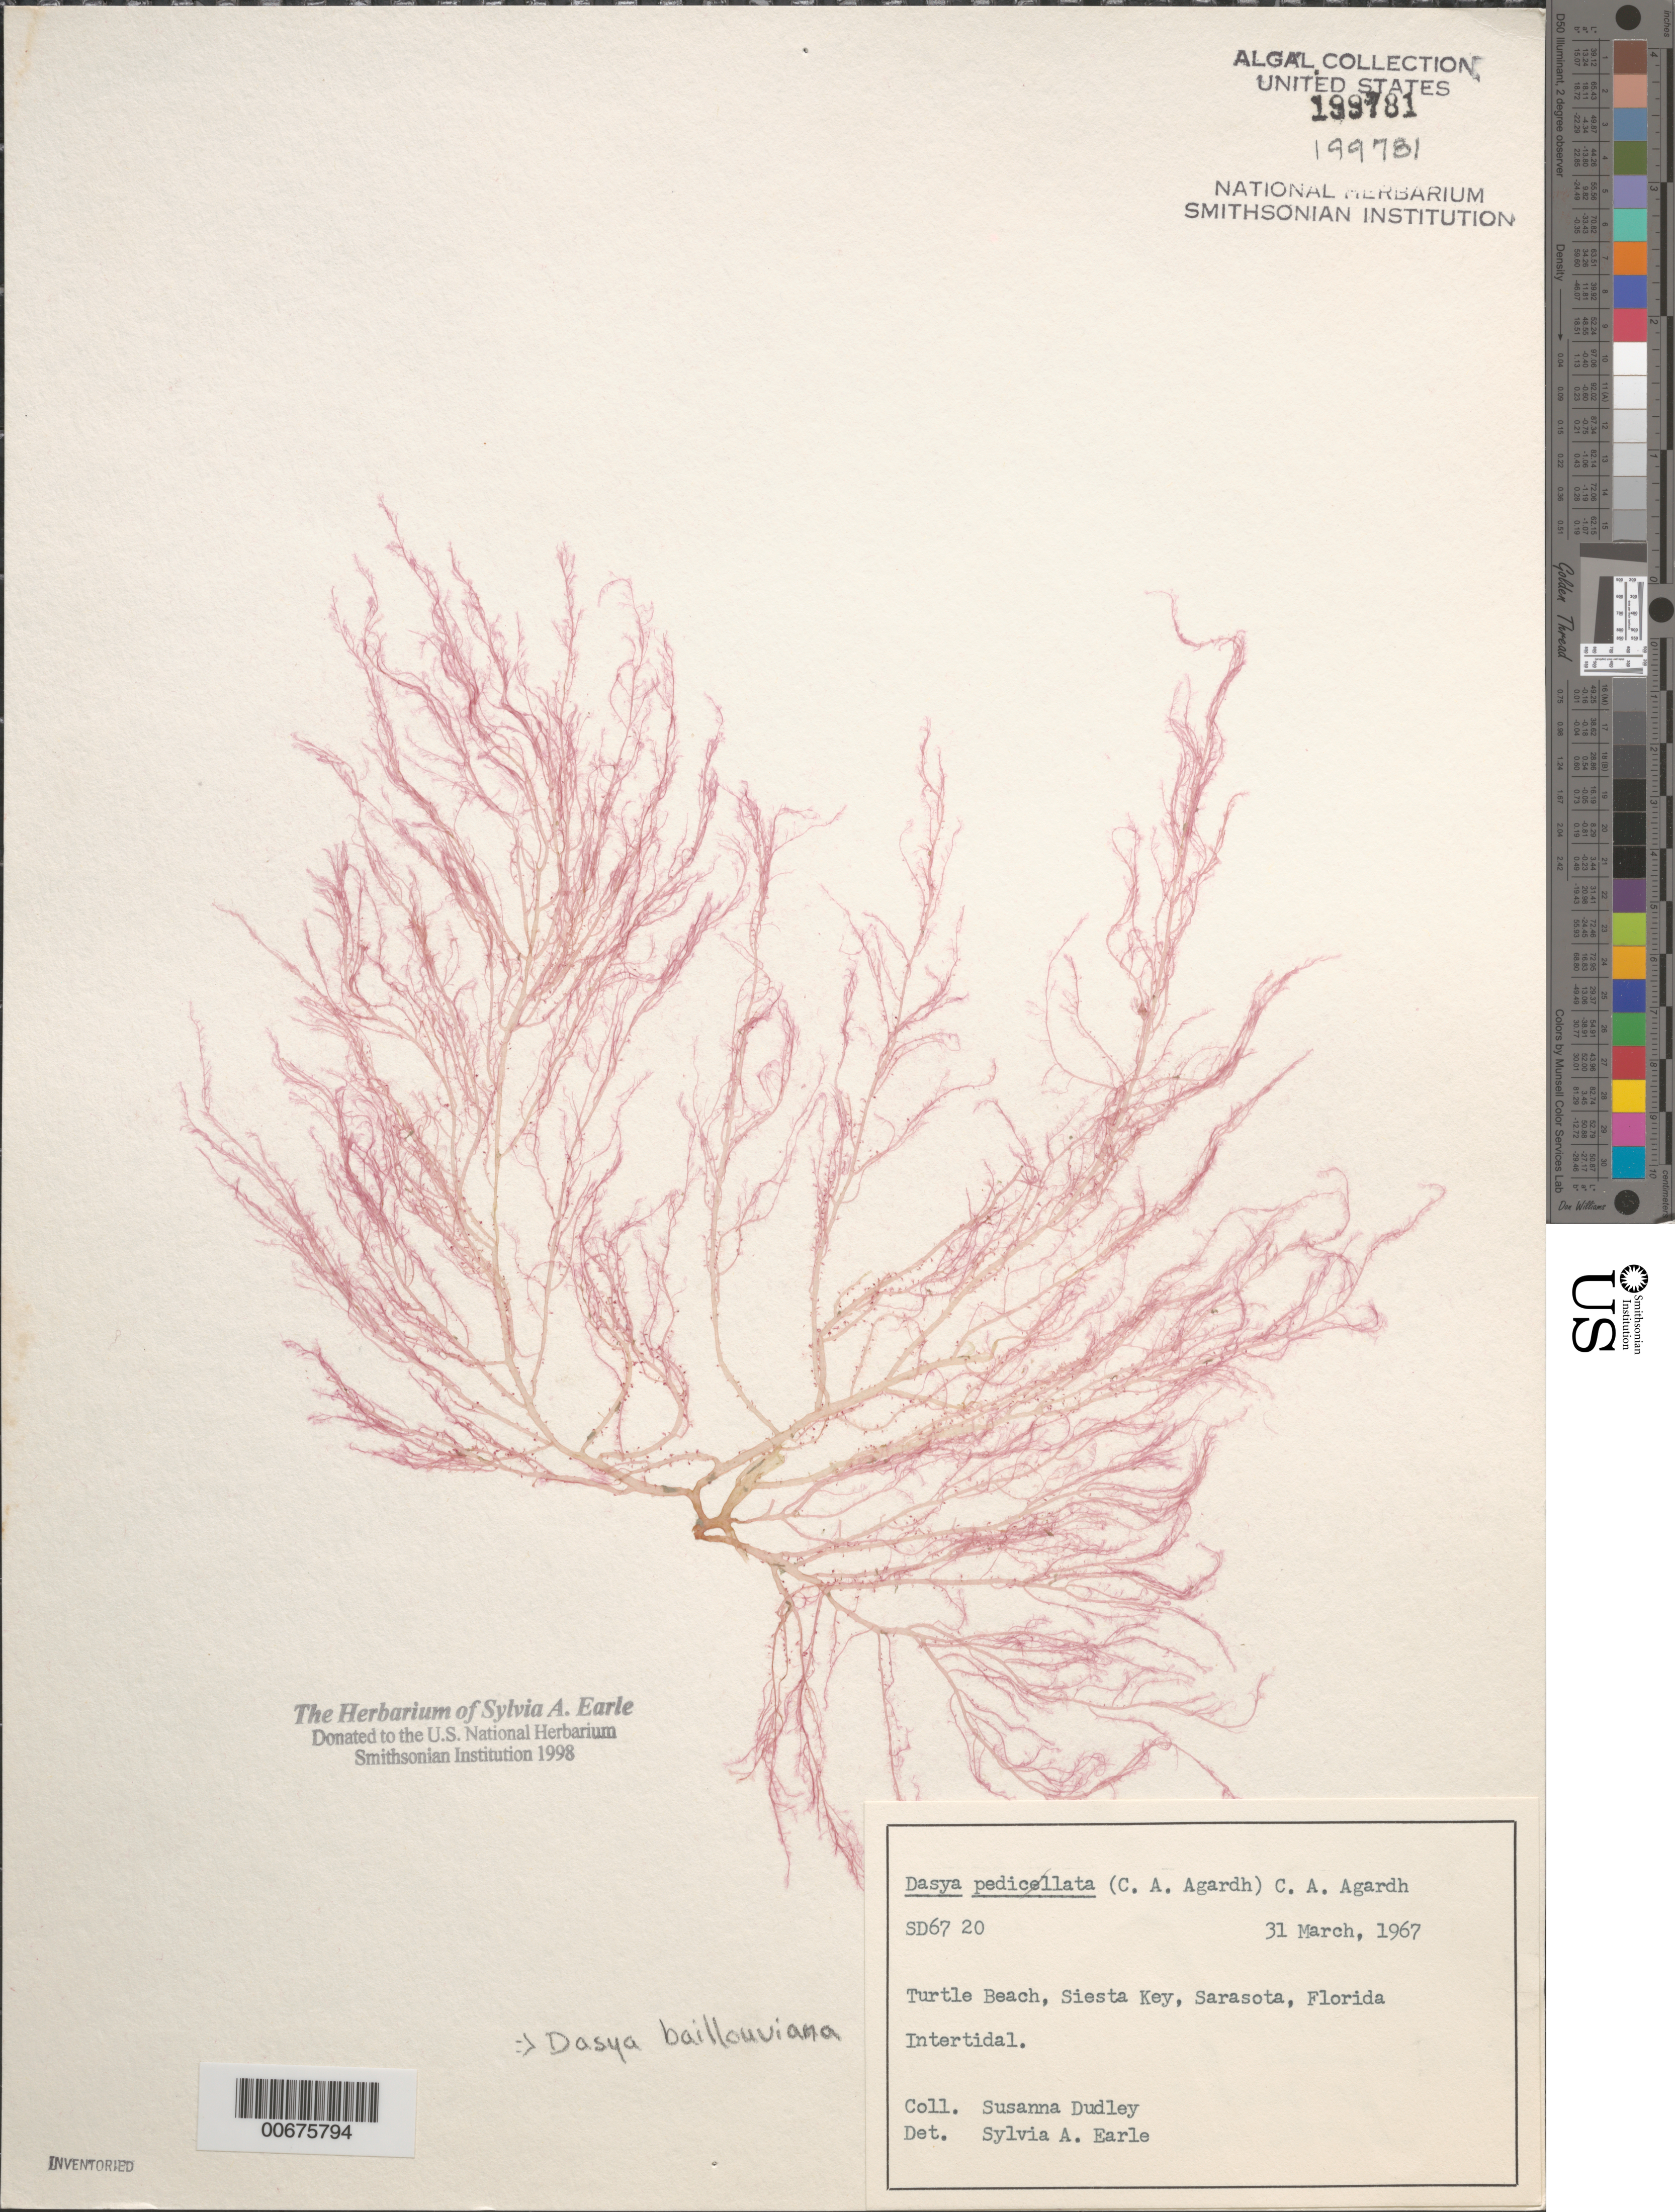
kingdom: Plantae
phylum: Rhodophyta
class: Florideophyceae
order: Ceramiales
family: Dasyaceae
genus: Dasya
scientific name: Dasya pedicellata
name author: (C. Agardh) C. Agardh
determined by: Algae name updating Project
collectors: S. Dudley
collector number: SD 67 20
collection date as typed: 31 Mar 1967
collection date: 1967-03-31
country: United States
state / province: Florida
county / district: Sarasota County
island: Siesta Key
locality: Turtle Beach, Sarasota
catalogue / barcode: US 199781